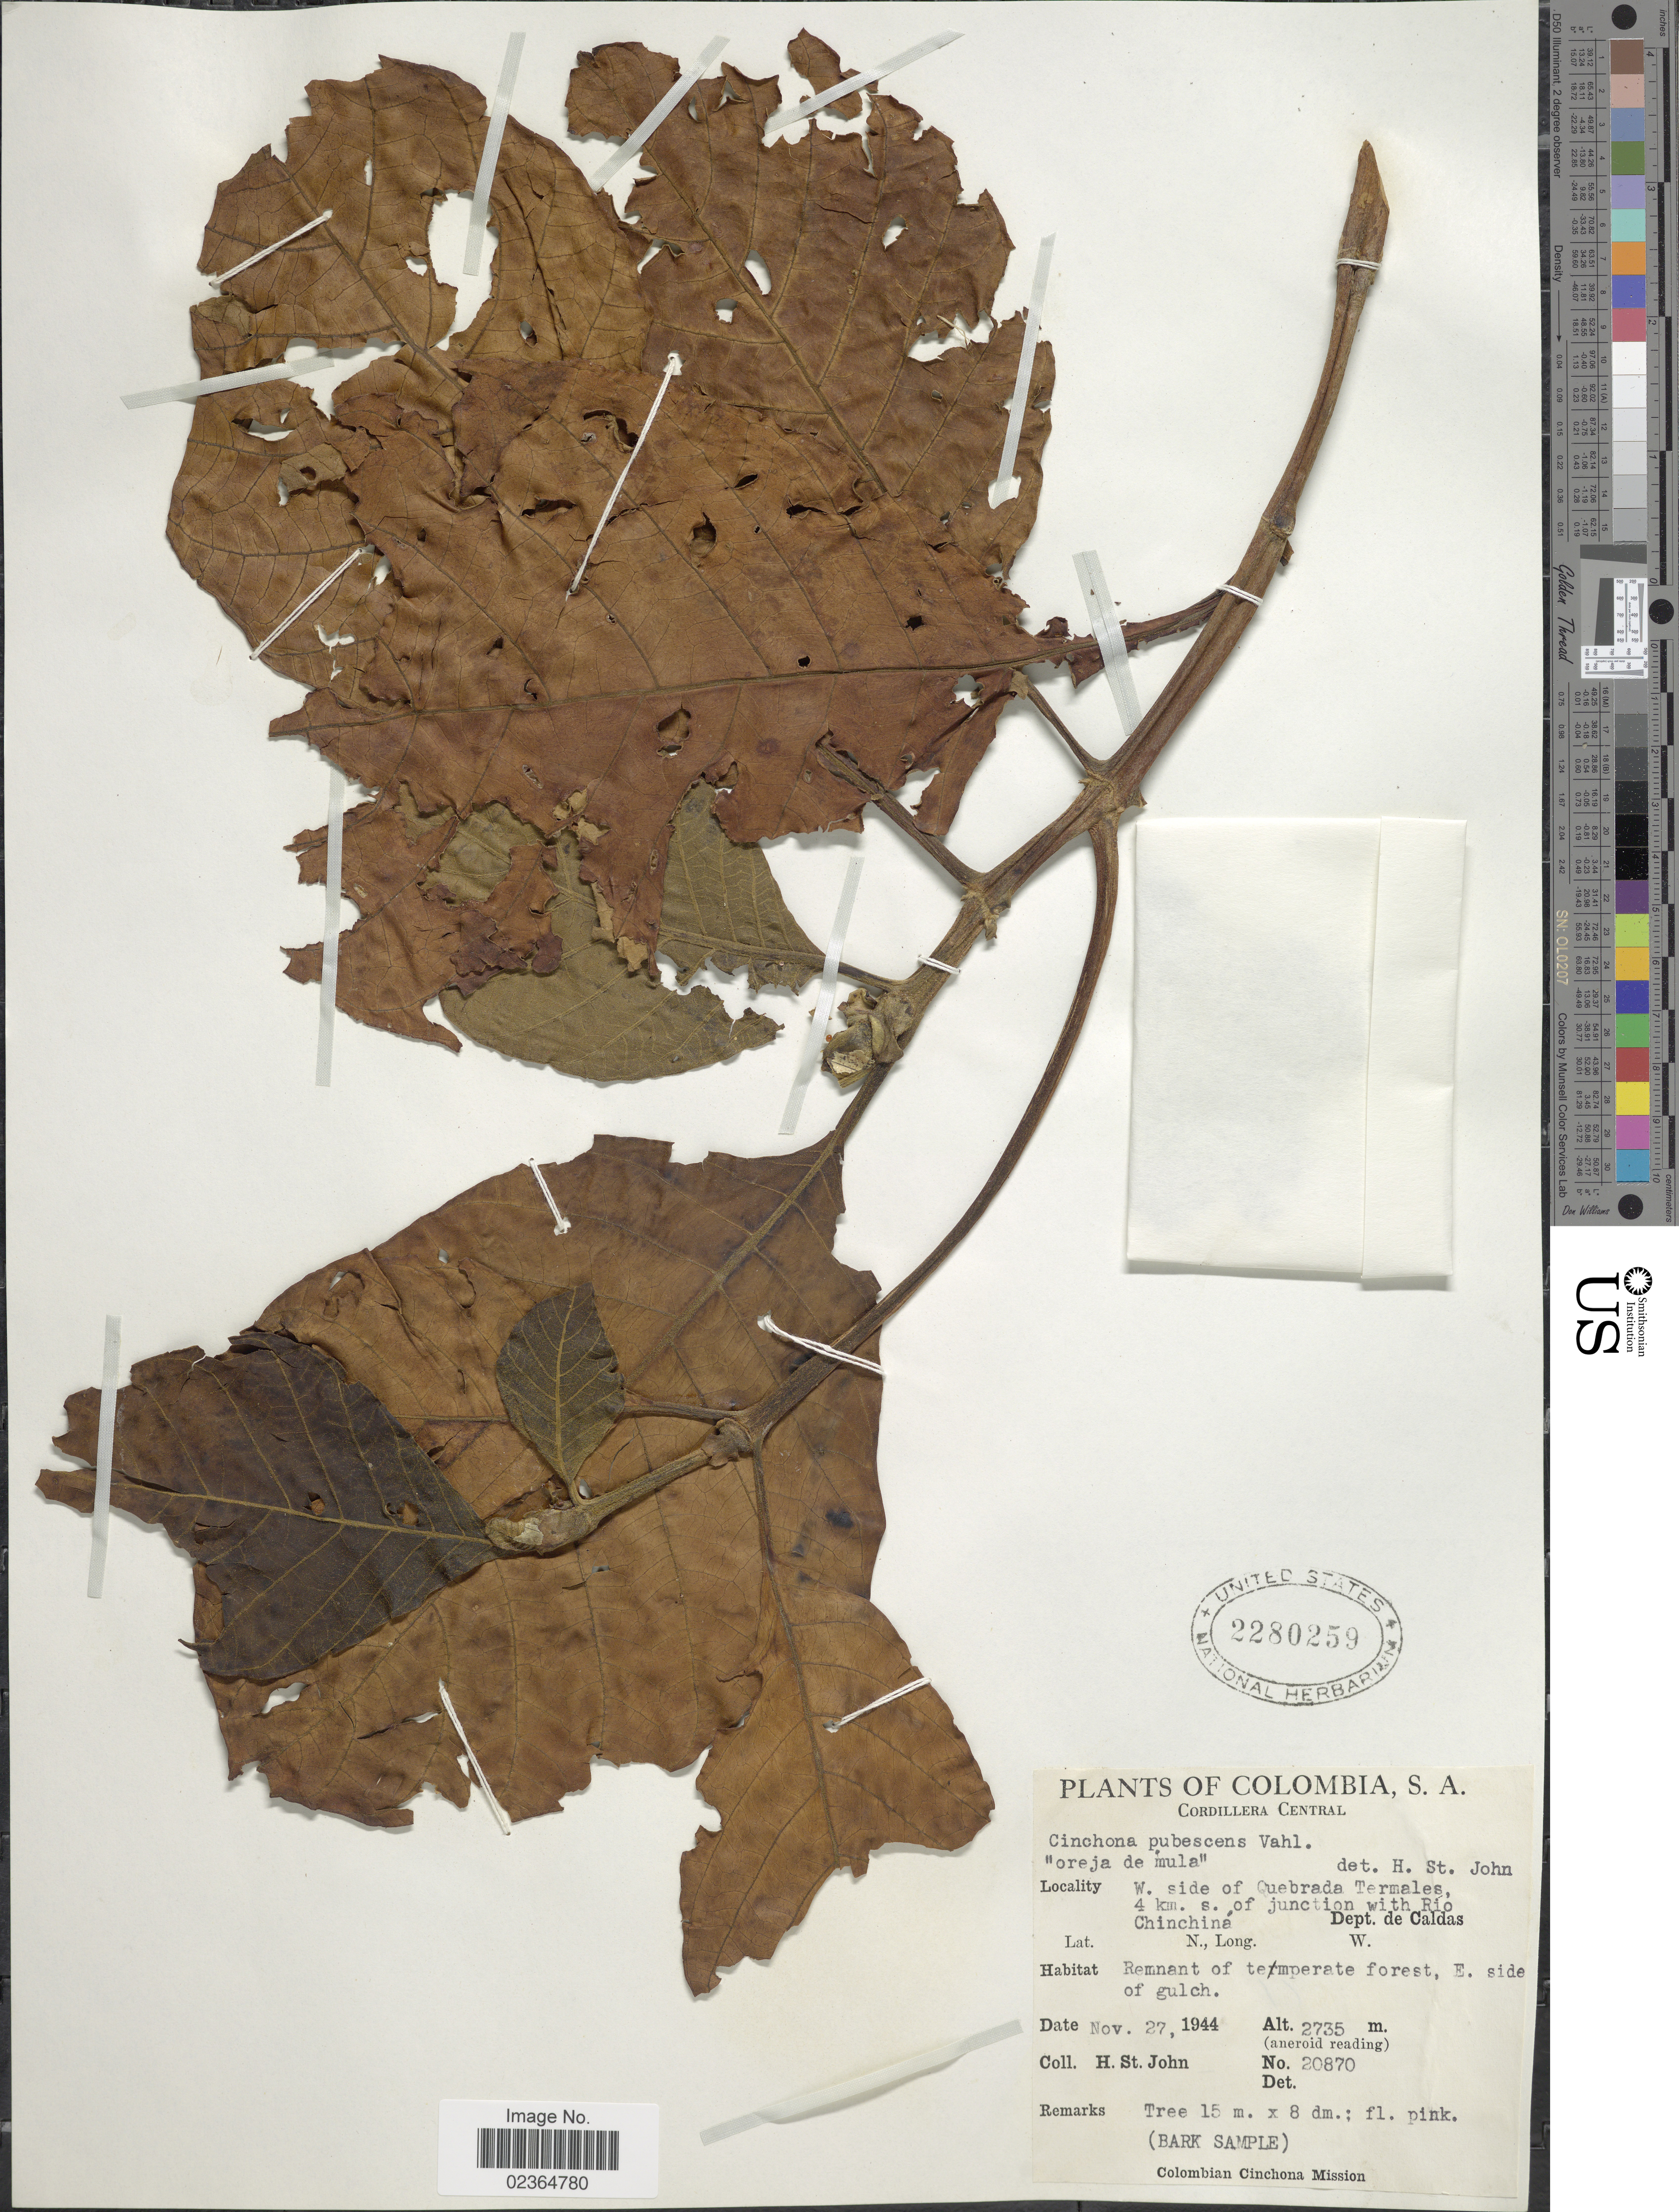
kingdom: Plantae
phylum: Tracheophyta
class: Magnoliopsida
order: Gentianales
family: Rubiaceae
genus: Cinchona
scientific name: Cinchona pubescens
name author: Vahl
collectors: H. St. John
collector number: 20870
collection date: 1944-11-27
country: Colombia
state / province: Caldas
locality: Cordillera Central. W. side of Quebrada Termales, 4 km. s. of junction with Río Chinchiná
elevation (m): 2735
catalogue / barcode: US 2280259